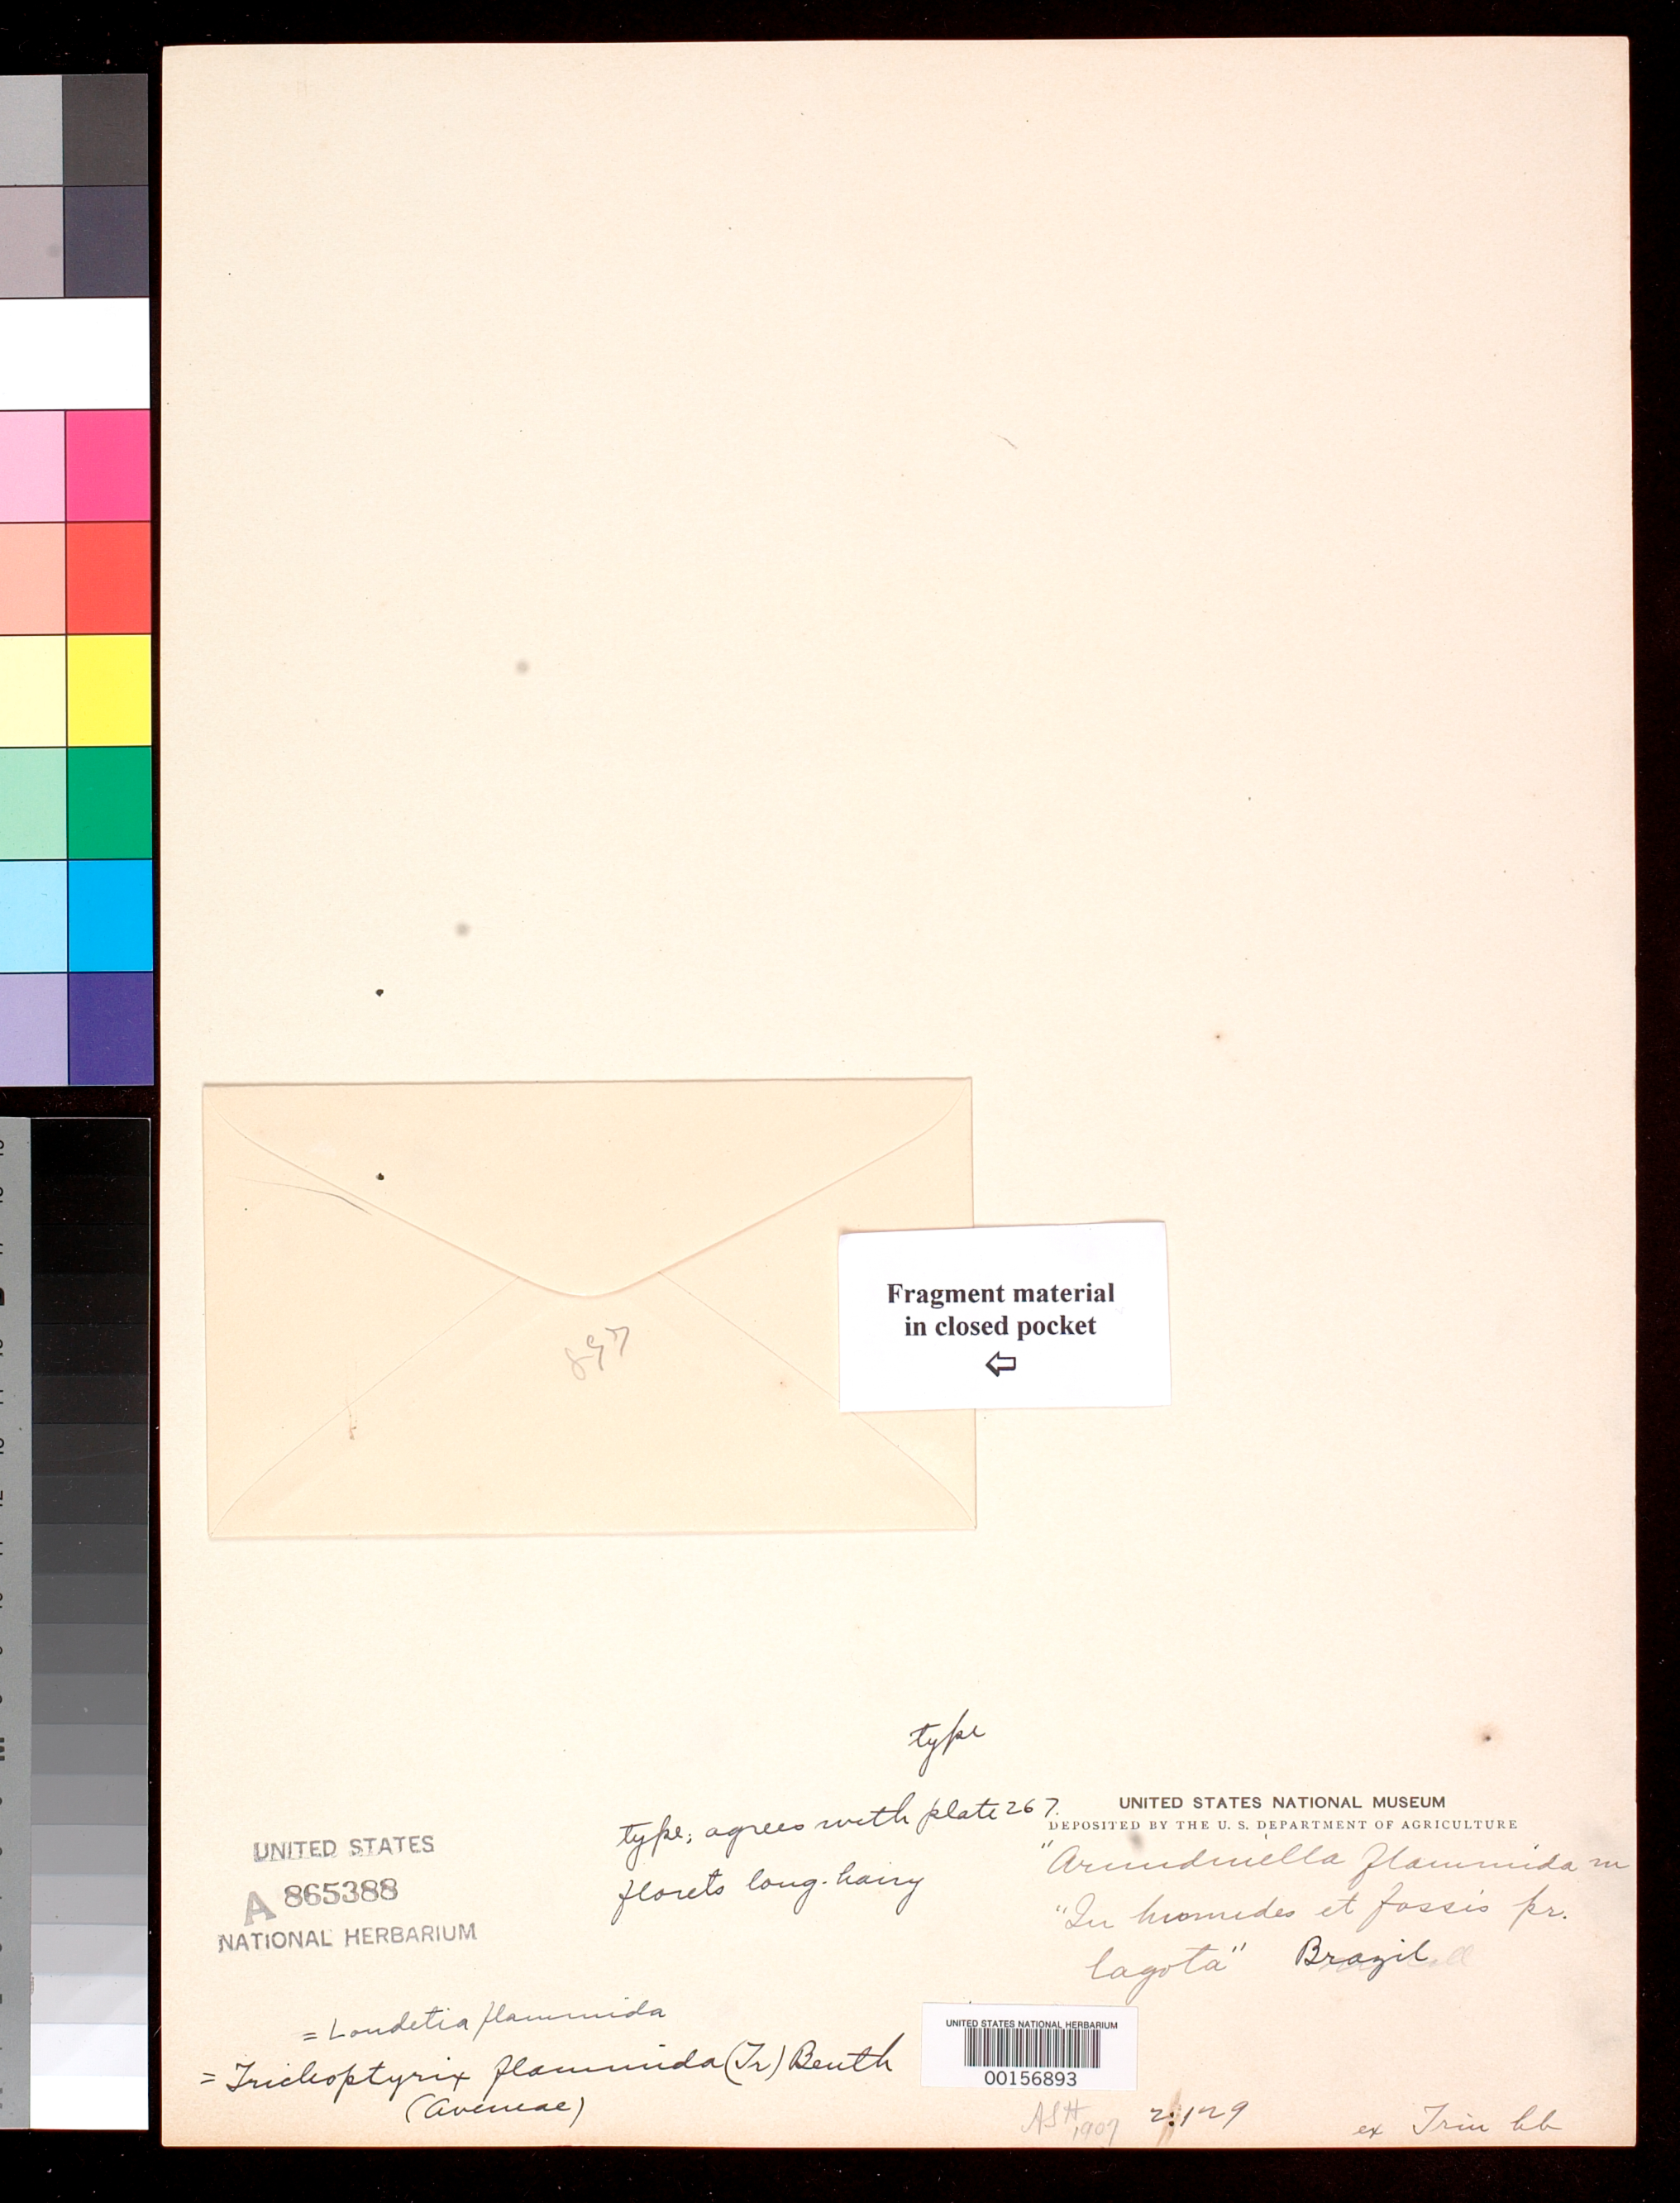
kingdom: Plantae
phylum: Tracheophyta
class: Liliopsida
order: Poales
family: Poaceae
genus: Arundinella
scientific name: Arundinella flammida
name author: Trin.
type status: Type Fragment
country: Brazil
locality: Pr. Lagota, in humides et fossis.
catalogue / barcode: US 865388A